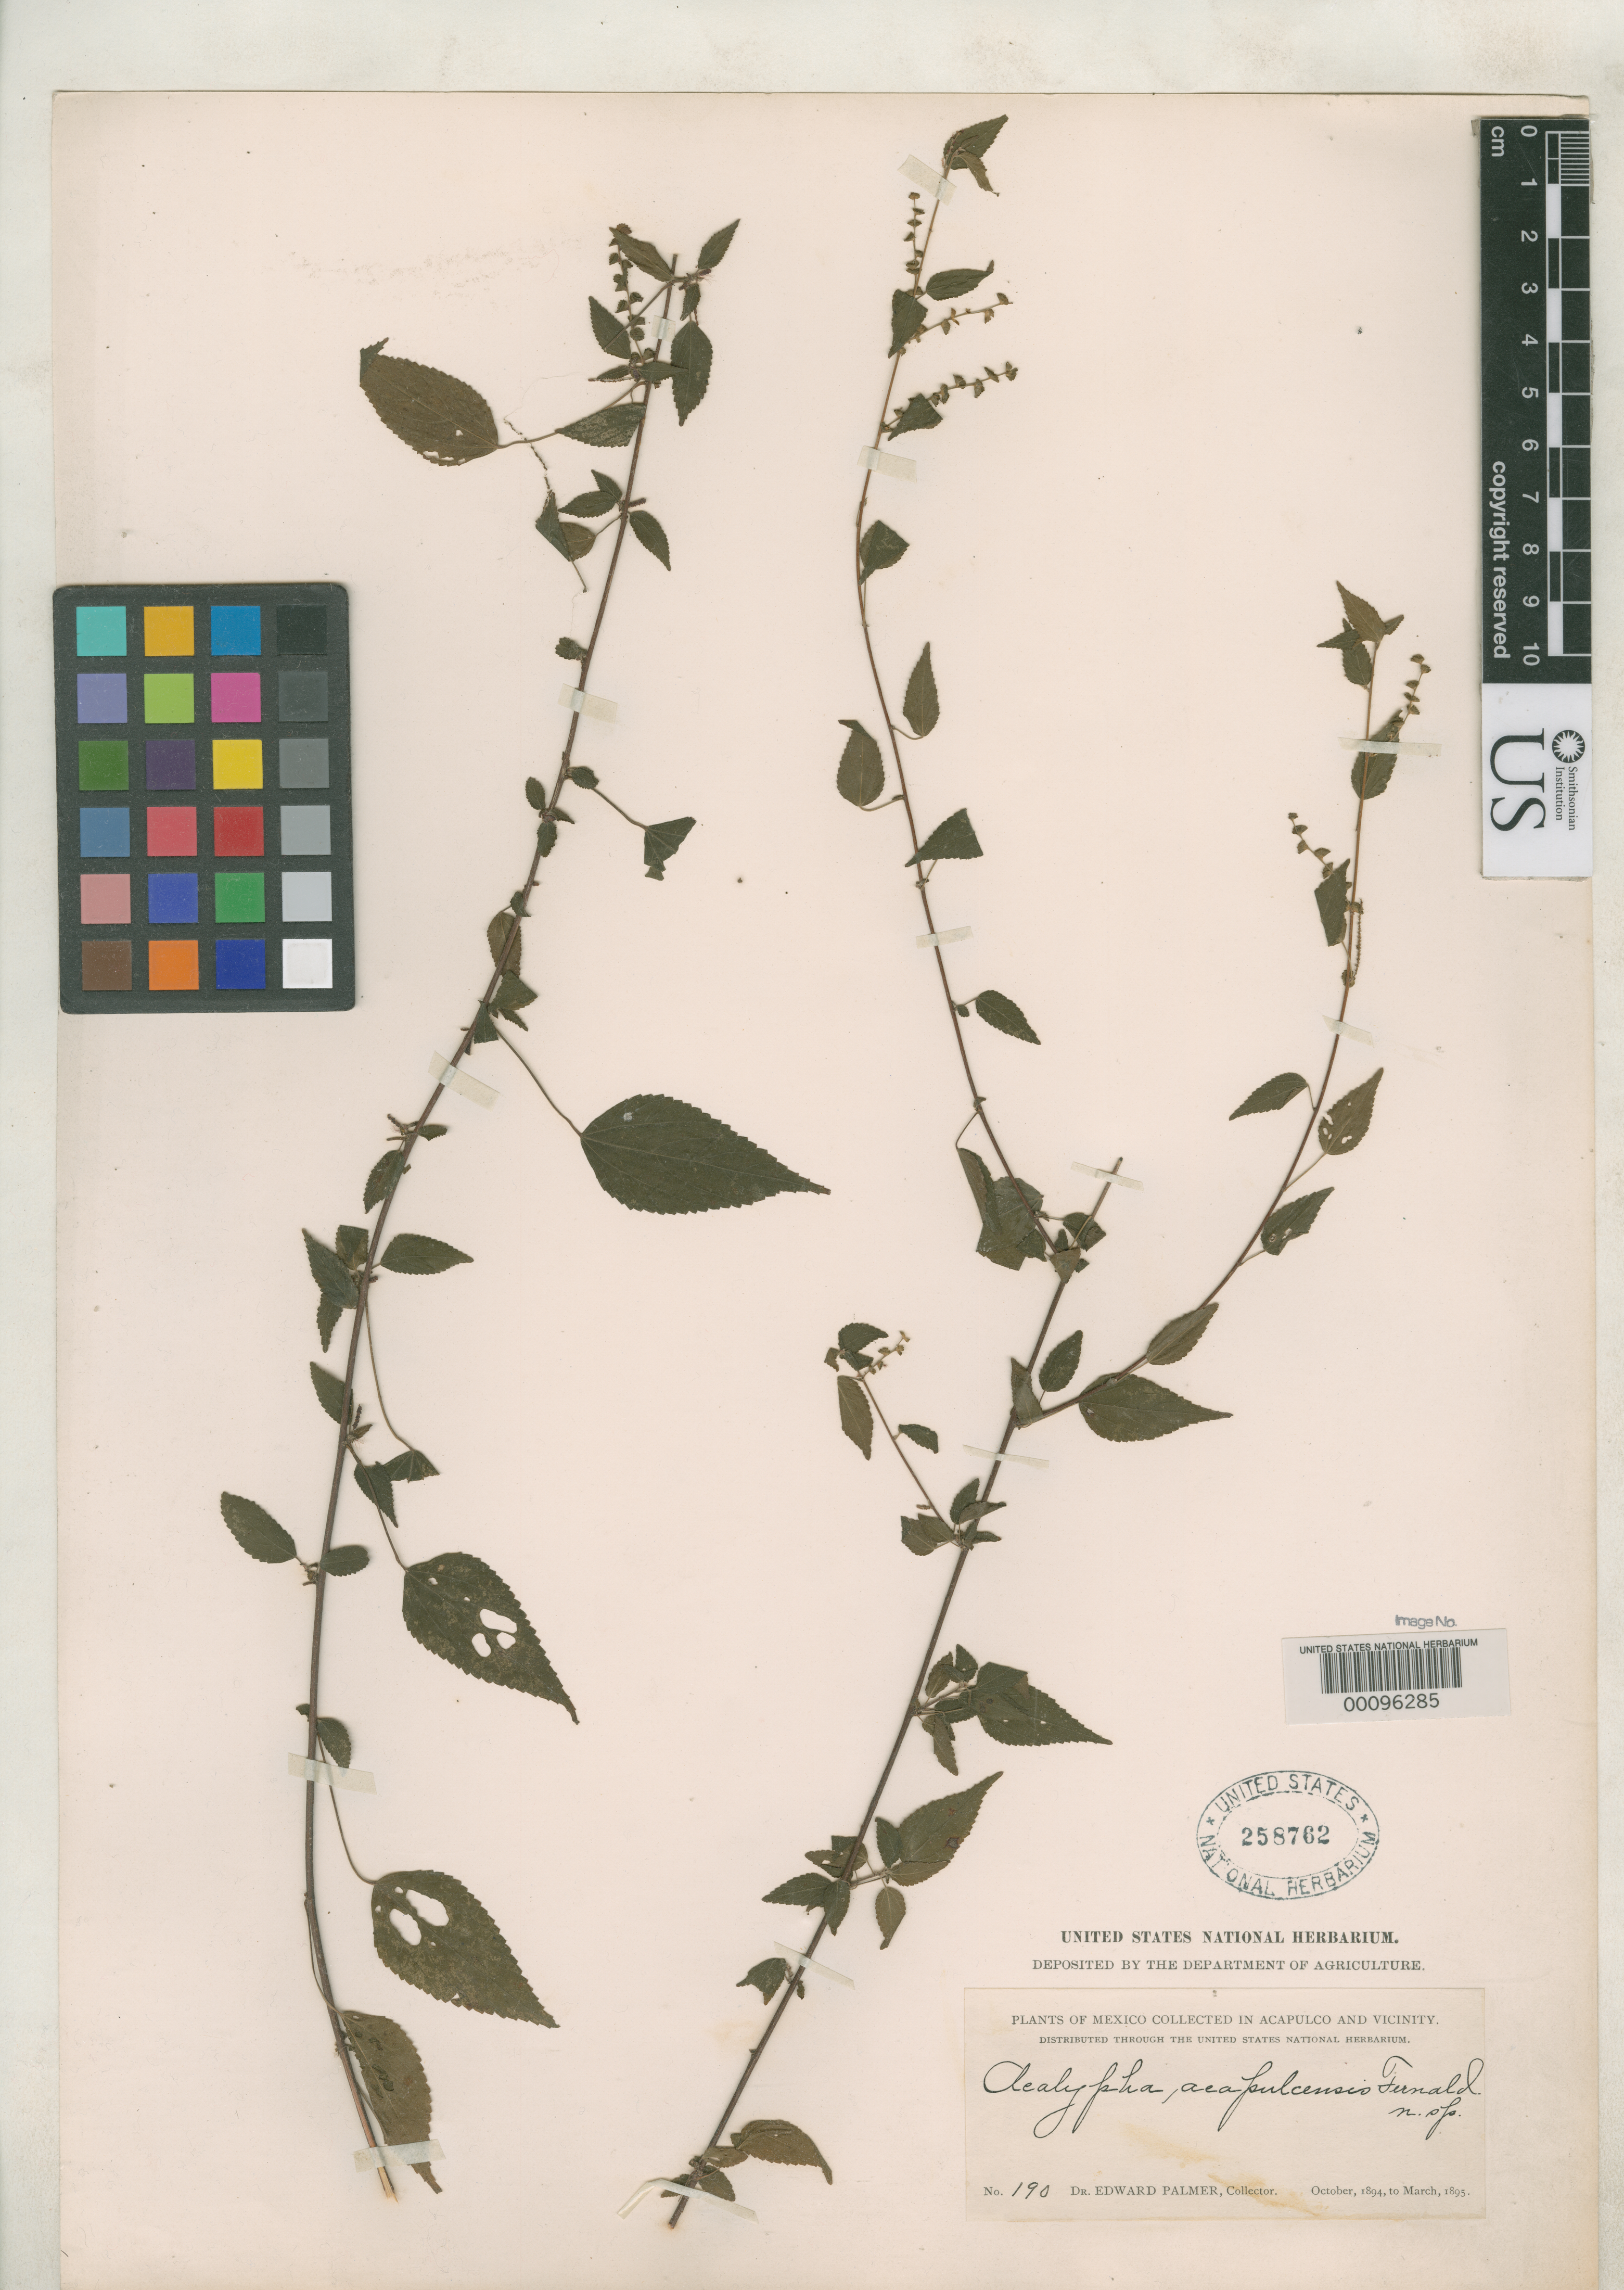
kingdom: Plantae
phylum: Tracheophyta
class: Magnoliopsida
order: Malpighiales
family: Euphorbiaceae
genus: Acalypha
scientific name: Acalypha acapulcensis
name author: Fernald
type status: Isotype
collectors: E. Palmer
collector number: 190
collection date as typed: Nov 1894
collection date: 1894-11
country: Mexico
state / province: Guerrero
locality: Acapulco.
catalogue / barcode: US 258762